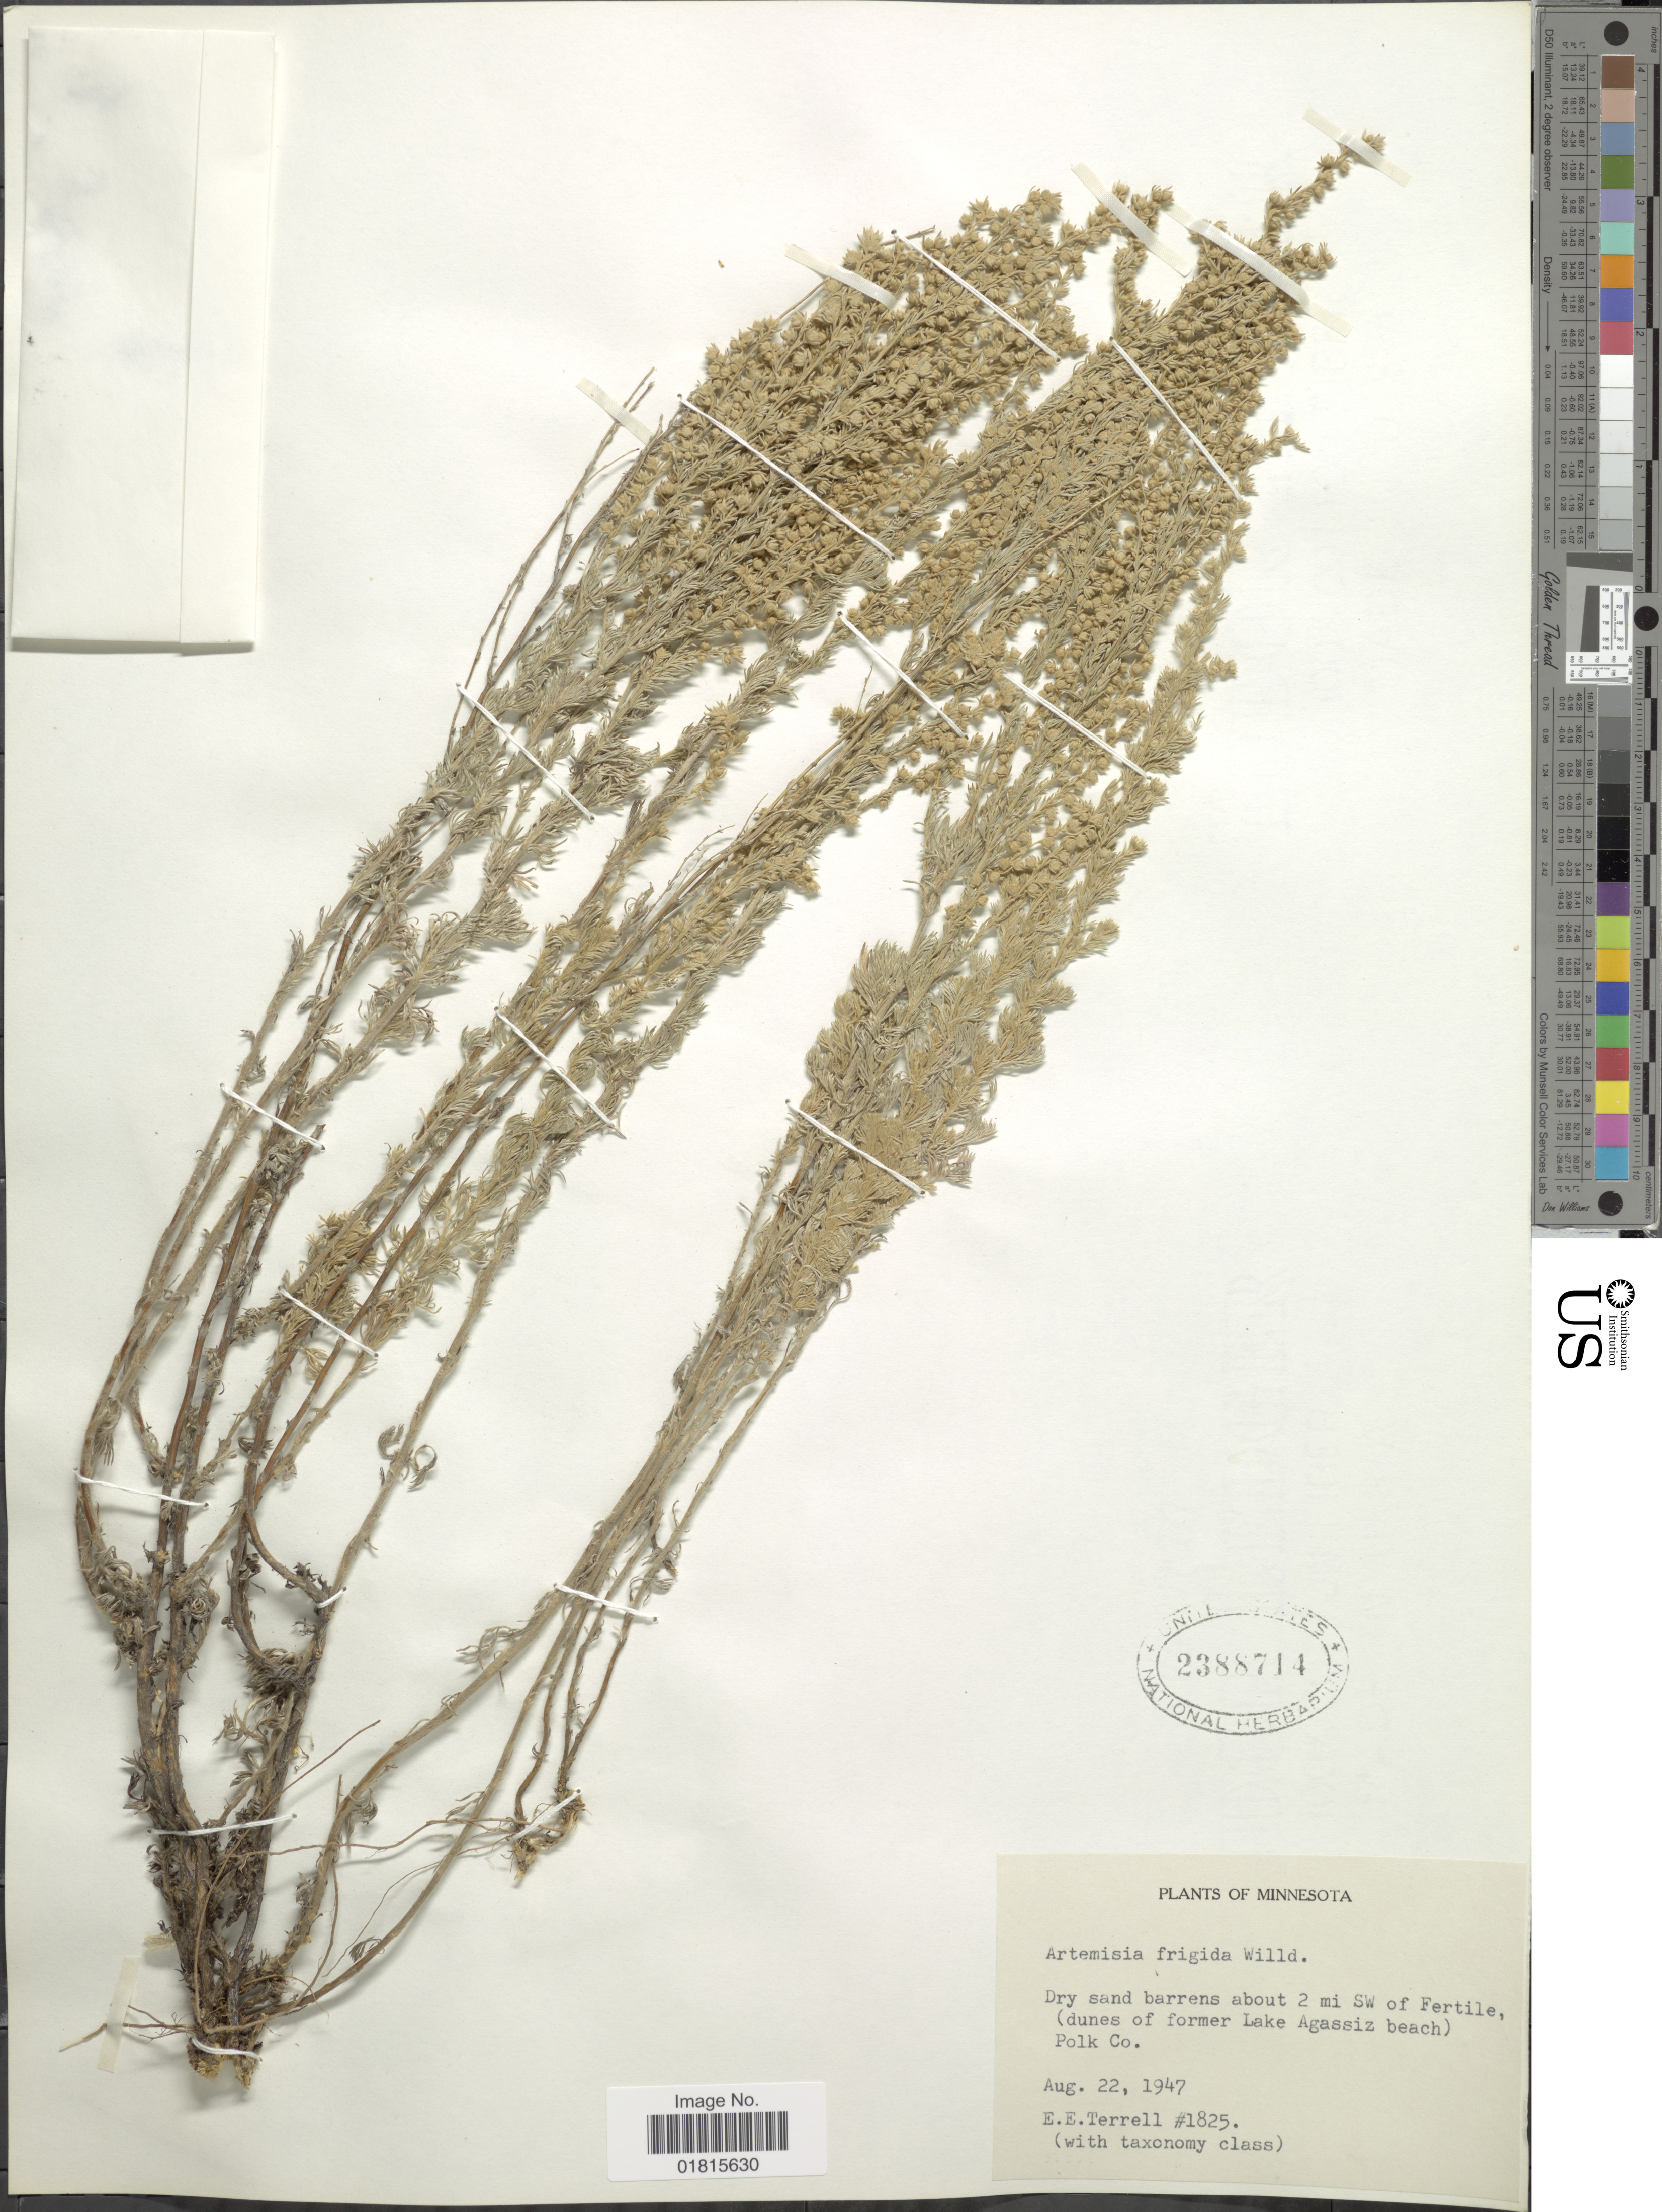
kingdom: Plantae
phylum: Tracheophyta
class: Magnoliopsida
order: Asterales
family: Asteraceae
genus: Artemisia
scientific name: Artemisia frigida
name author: Willd.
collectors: E. E. Terrell & Taxonomy class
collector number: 1825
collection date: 1947-08-22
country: United States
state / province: Minnesota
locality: Dry sand barrens about 2 mi SW of Fertile, (dunes of former Lake Agassiz beach) Polk Co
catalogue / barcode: US 2388714